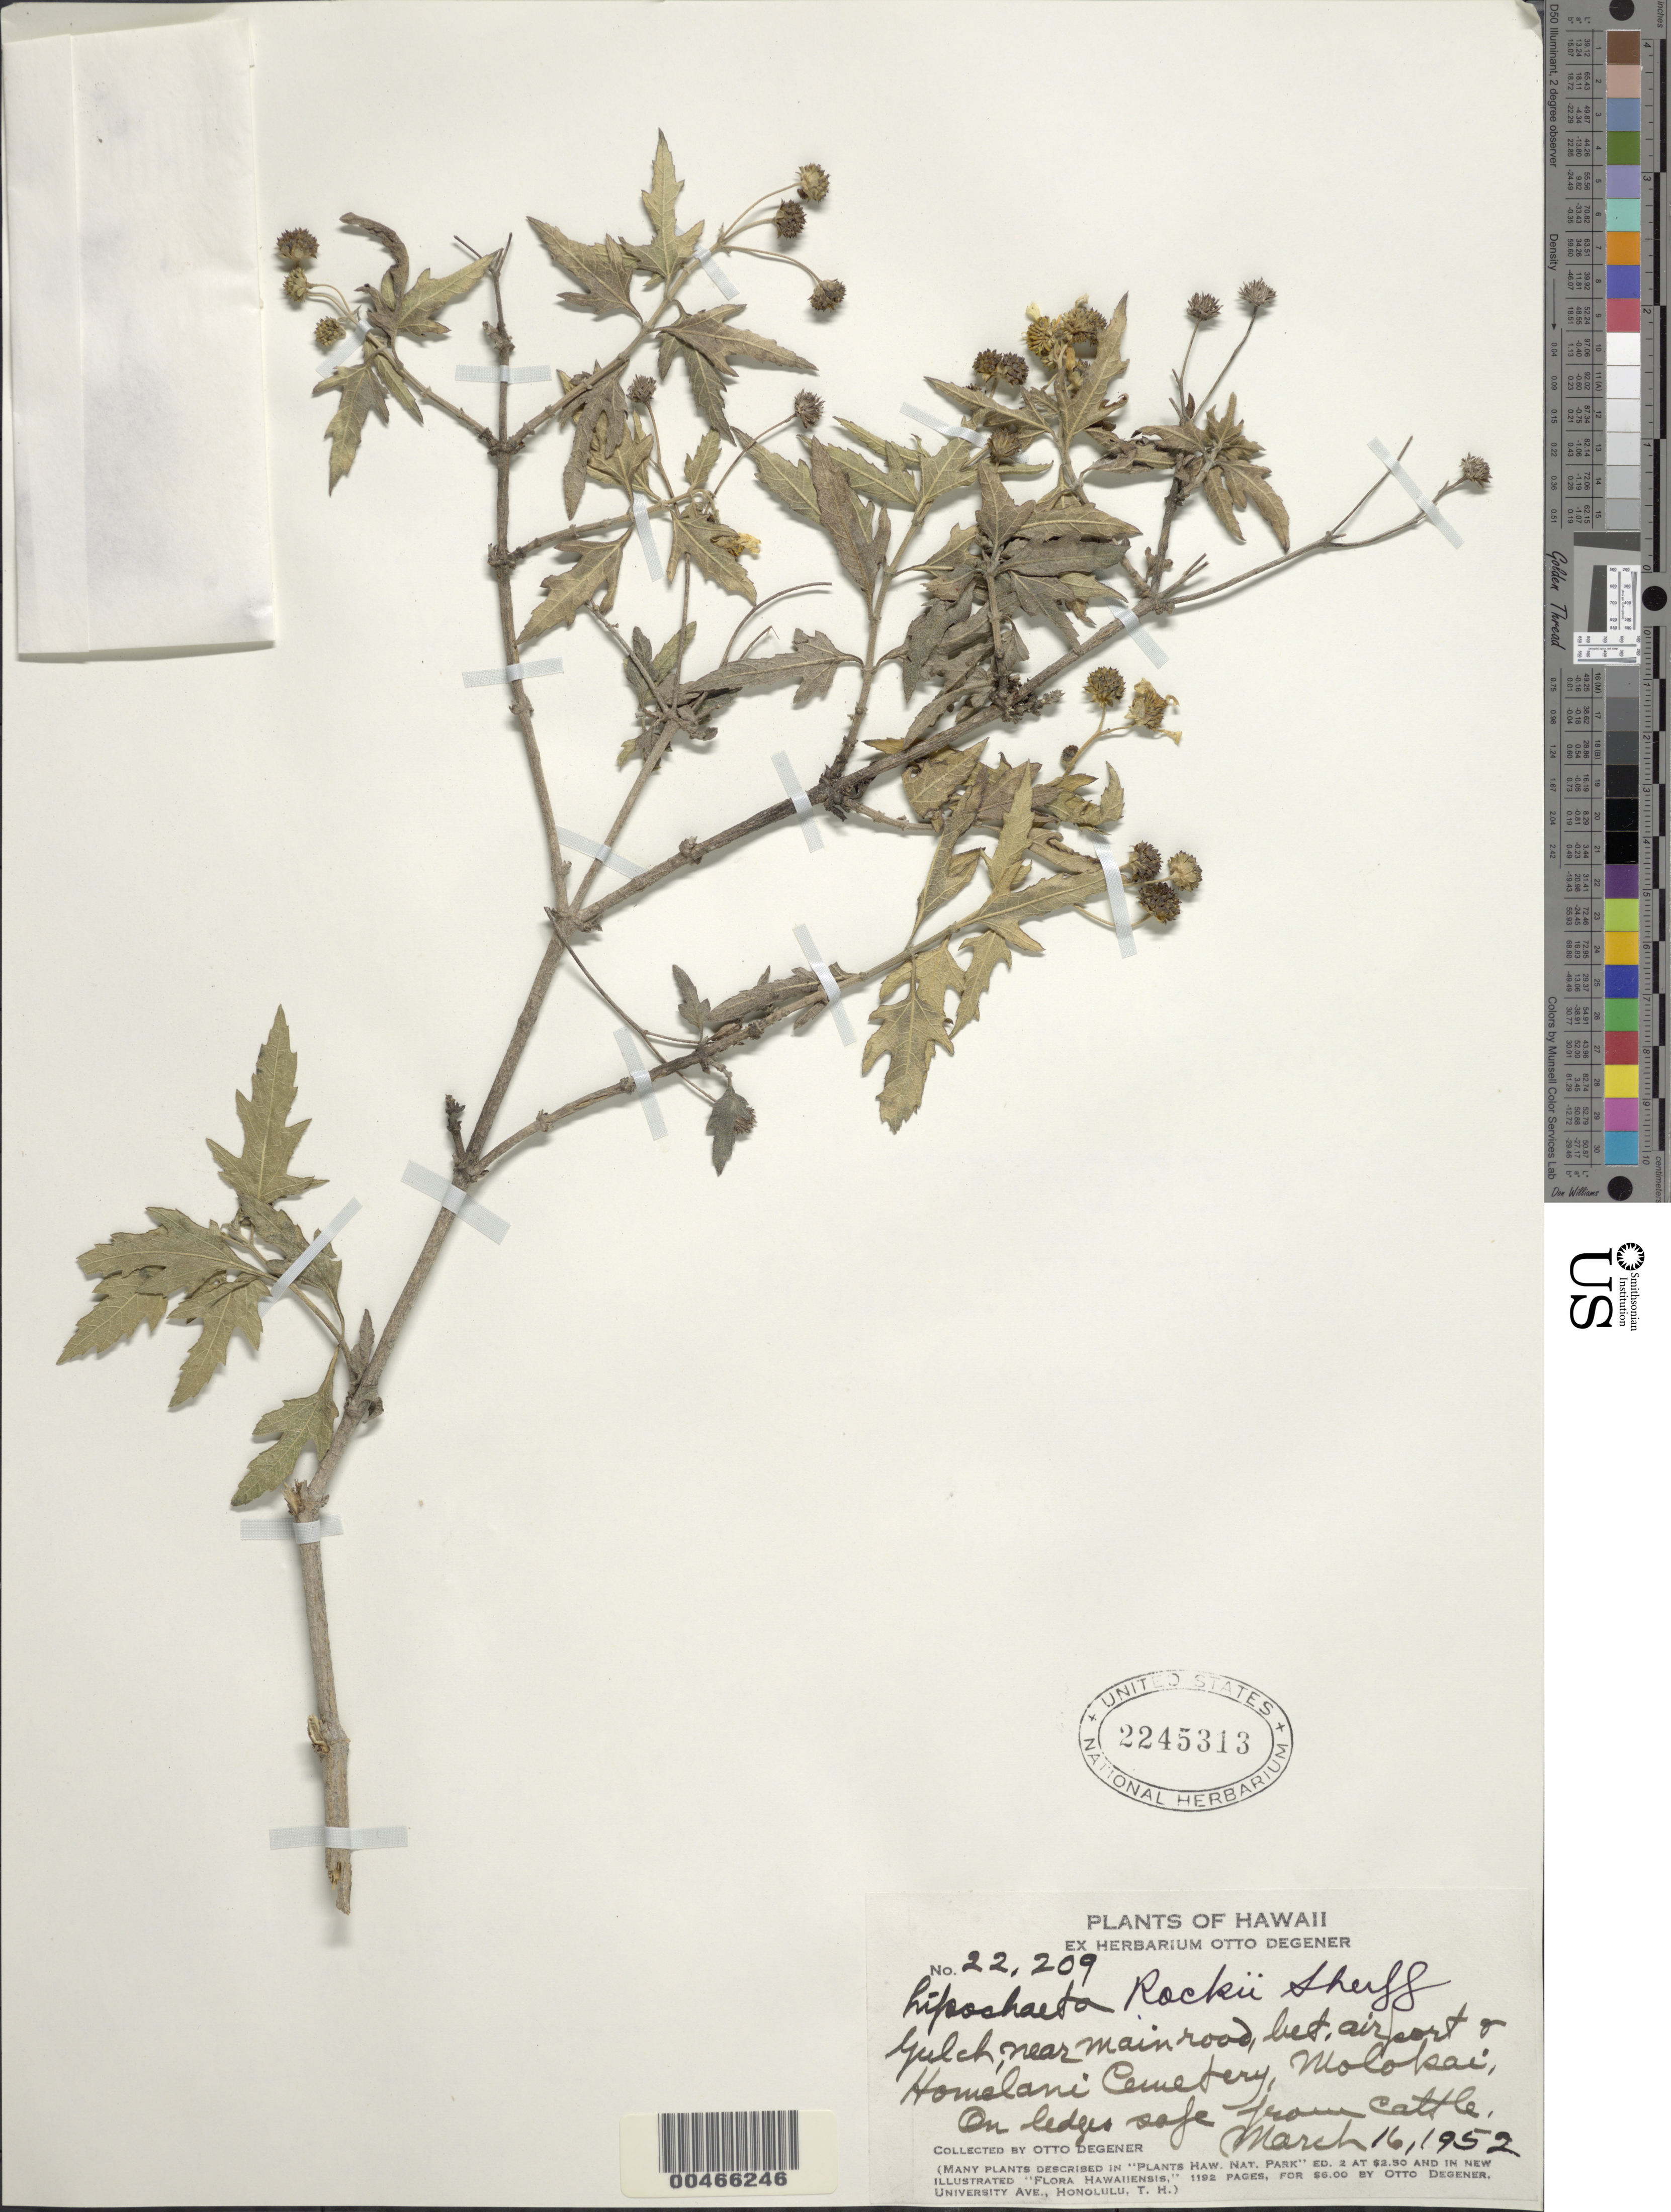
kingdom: Plantae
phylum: Tracheophyta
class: Magnoliopsida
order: Asterales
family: Asteraceae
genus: Lipochaeta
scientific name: Lipochaeta rockii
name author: Sherff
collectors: O. Degener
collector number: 22209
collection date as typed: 16 Mar 1952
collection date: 1952-03-16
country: United States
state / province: Hawaii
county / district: Maui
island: Moloka'i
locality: Gulch near main road bet. airport & Homelani Cemetery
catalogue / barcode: US 2245313